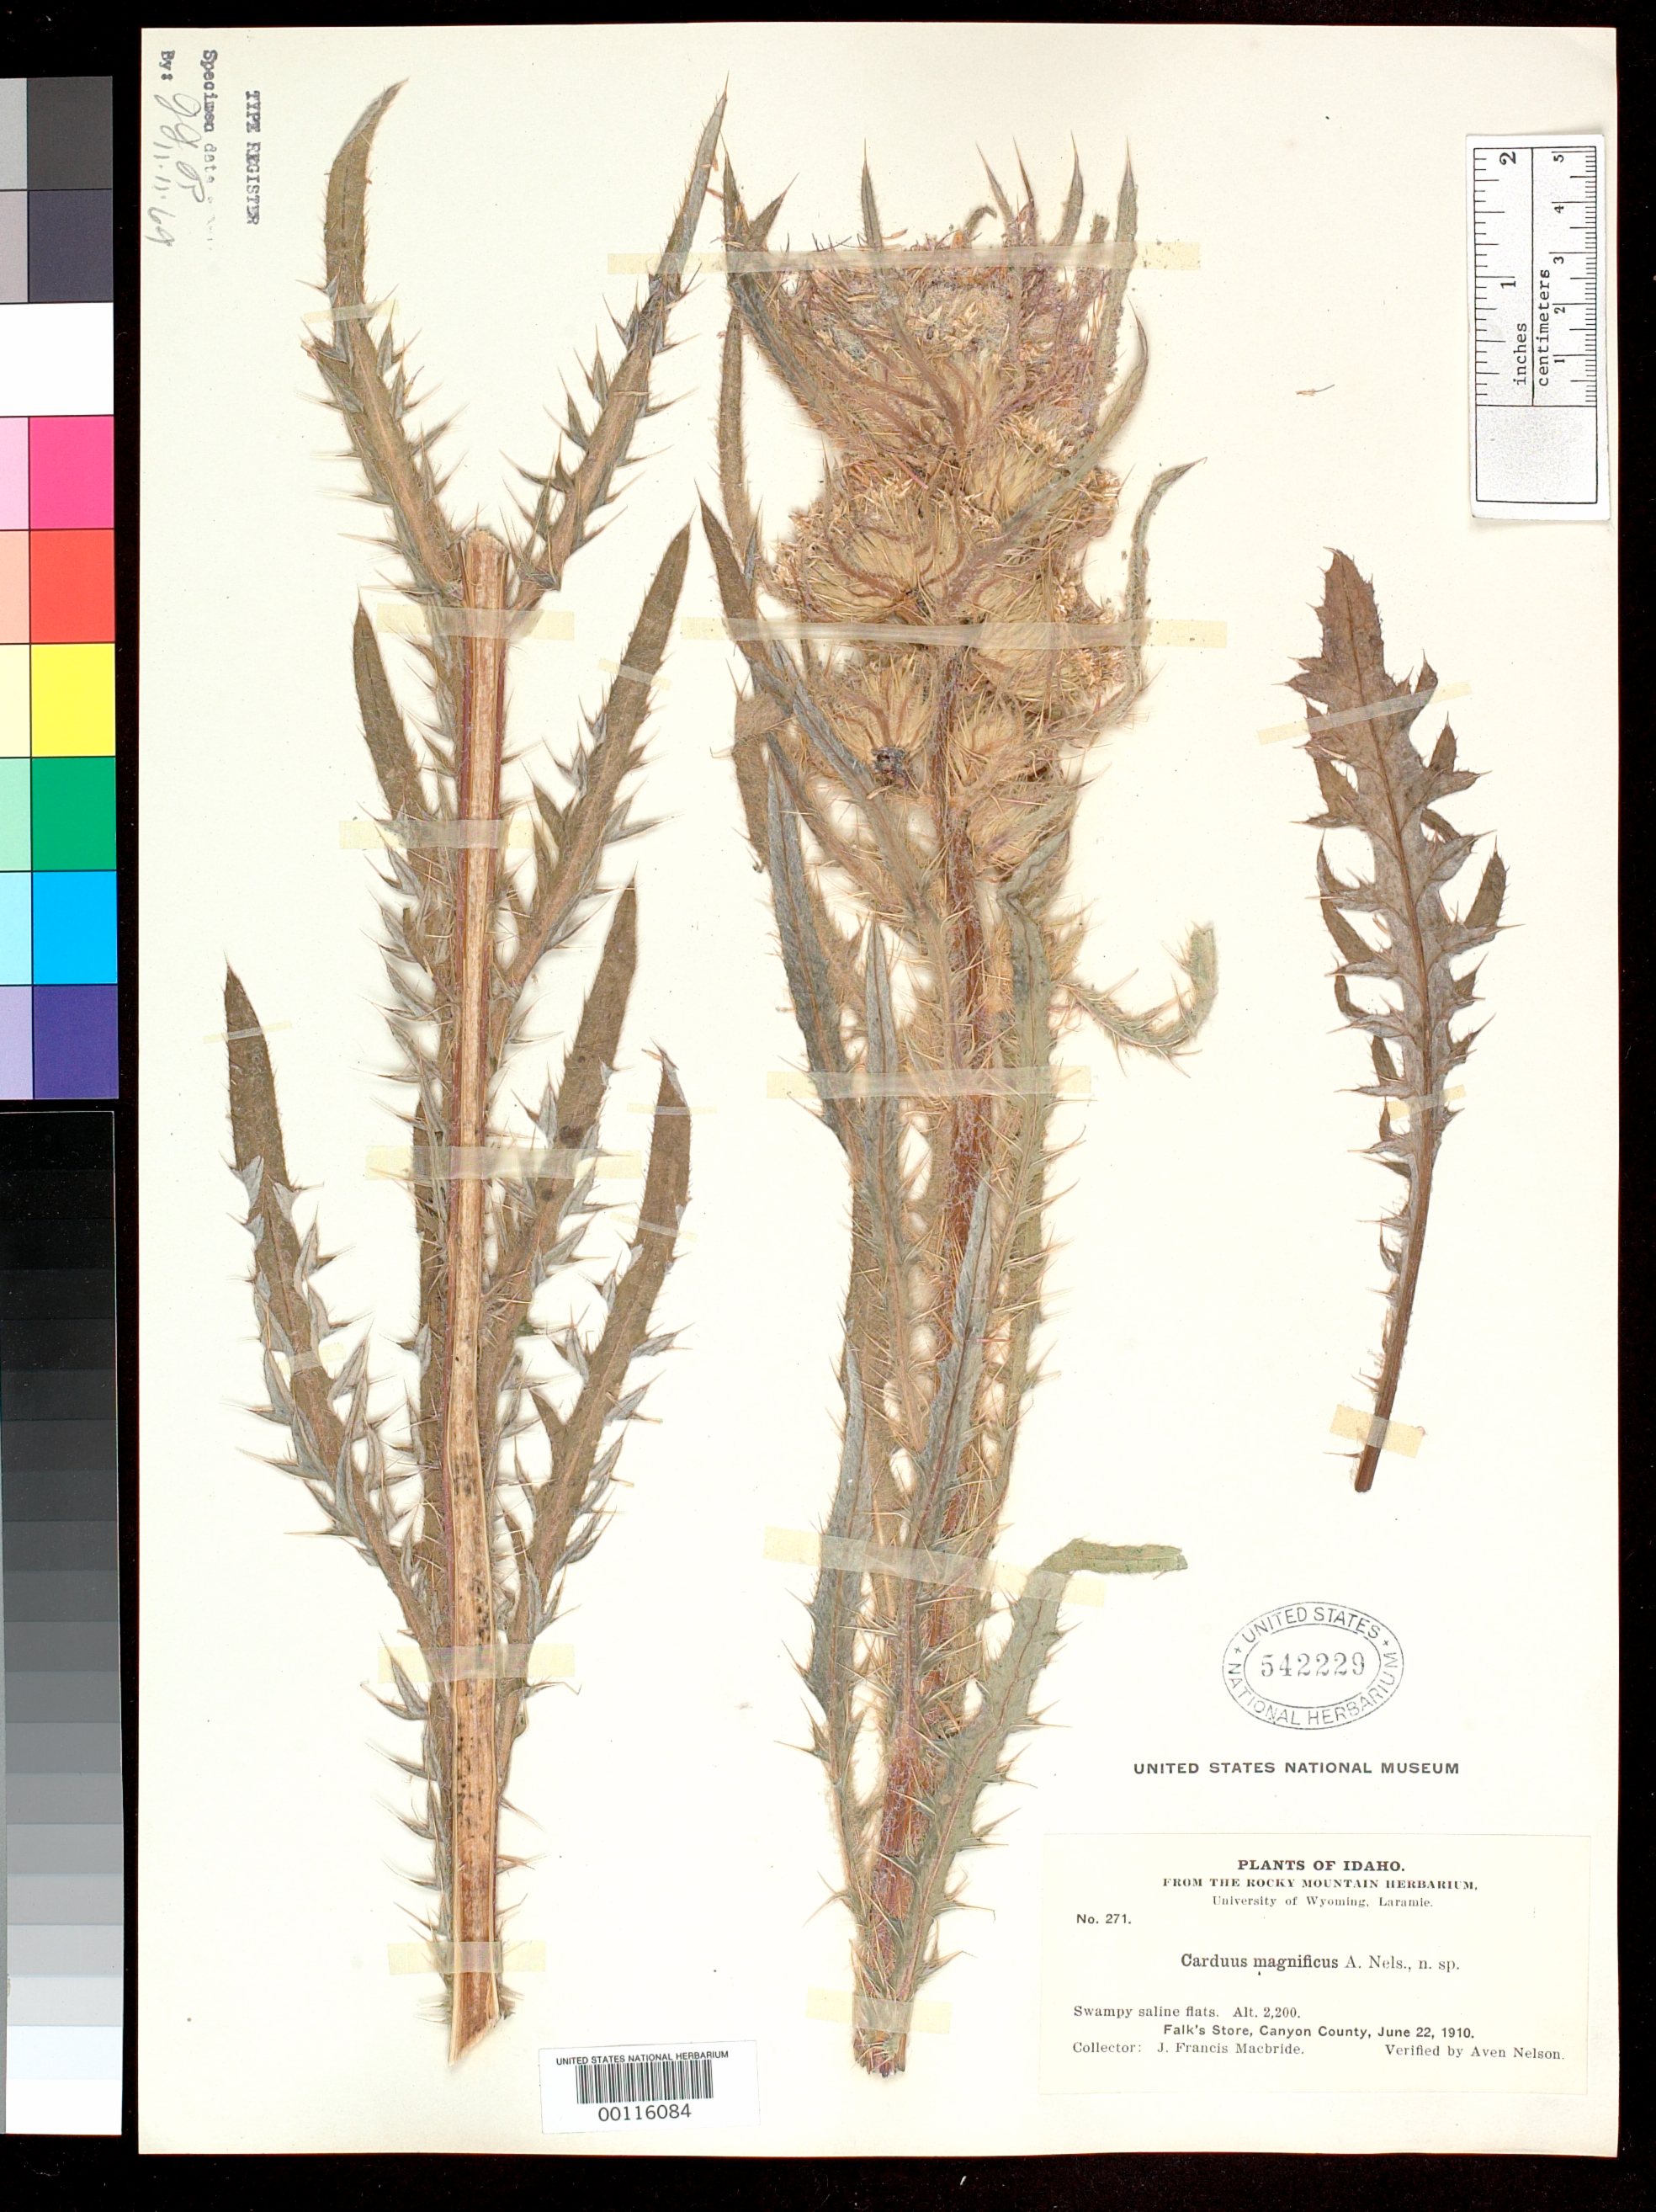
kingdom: Plantae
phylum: Tracheophyta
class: Magnoliopsida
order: Asterales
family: Asteraceae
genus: Carduus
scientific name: Carduus magnificus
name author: A. Nelson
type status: Isotype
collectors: J. F. Macbride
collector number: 271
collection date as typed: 22 Jun 1910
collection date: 1910-06-22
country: United States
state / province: Idaho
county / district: Canyon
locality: Falk's Store.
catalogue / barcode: US 542229